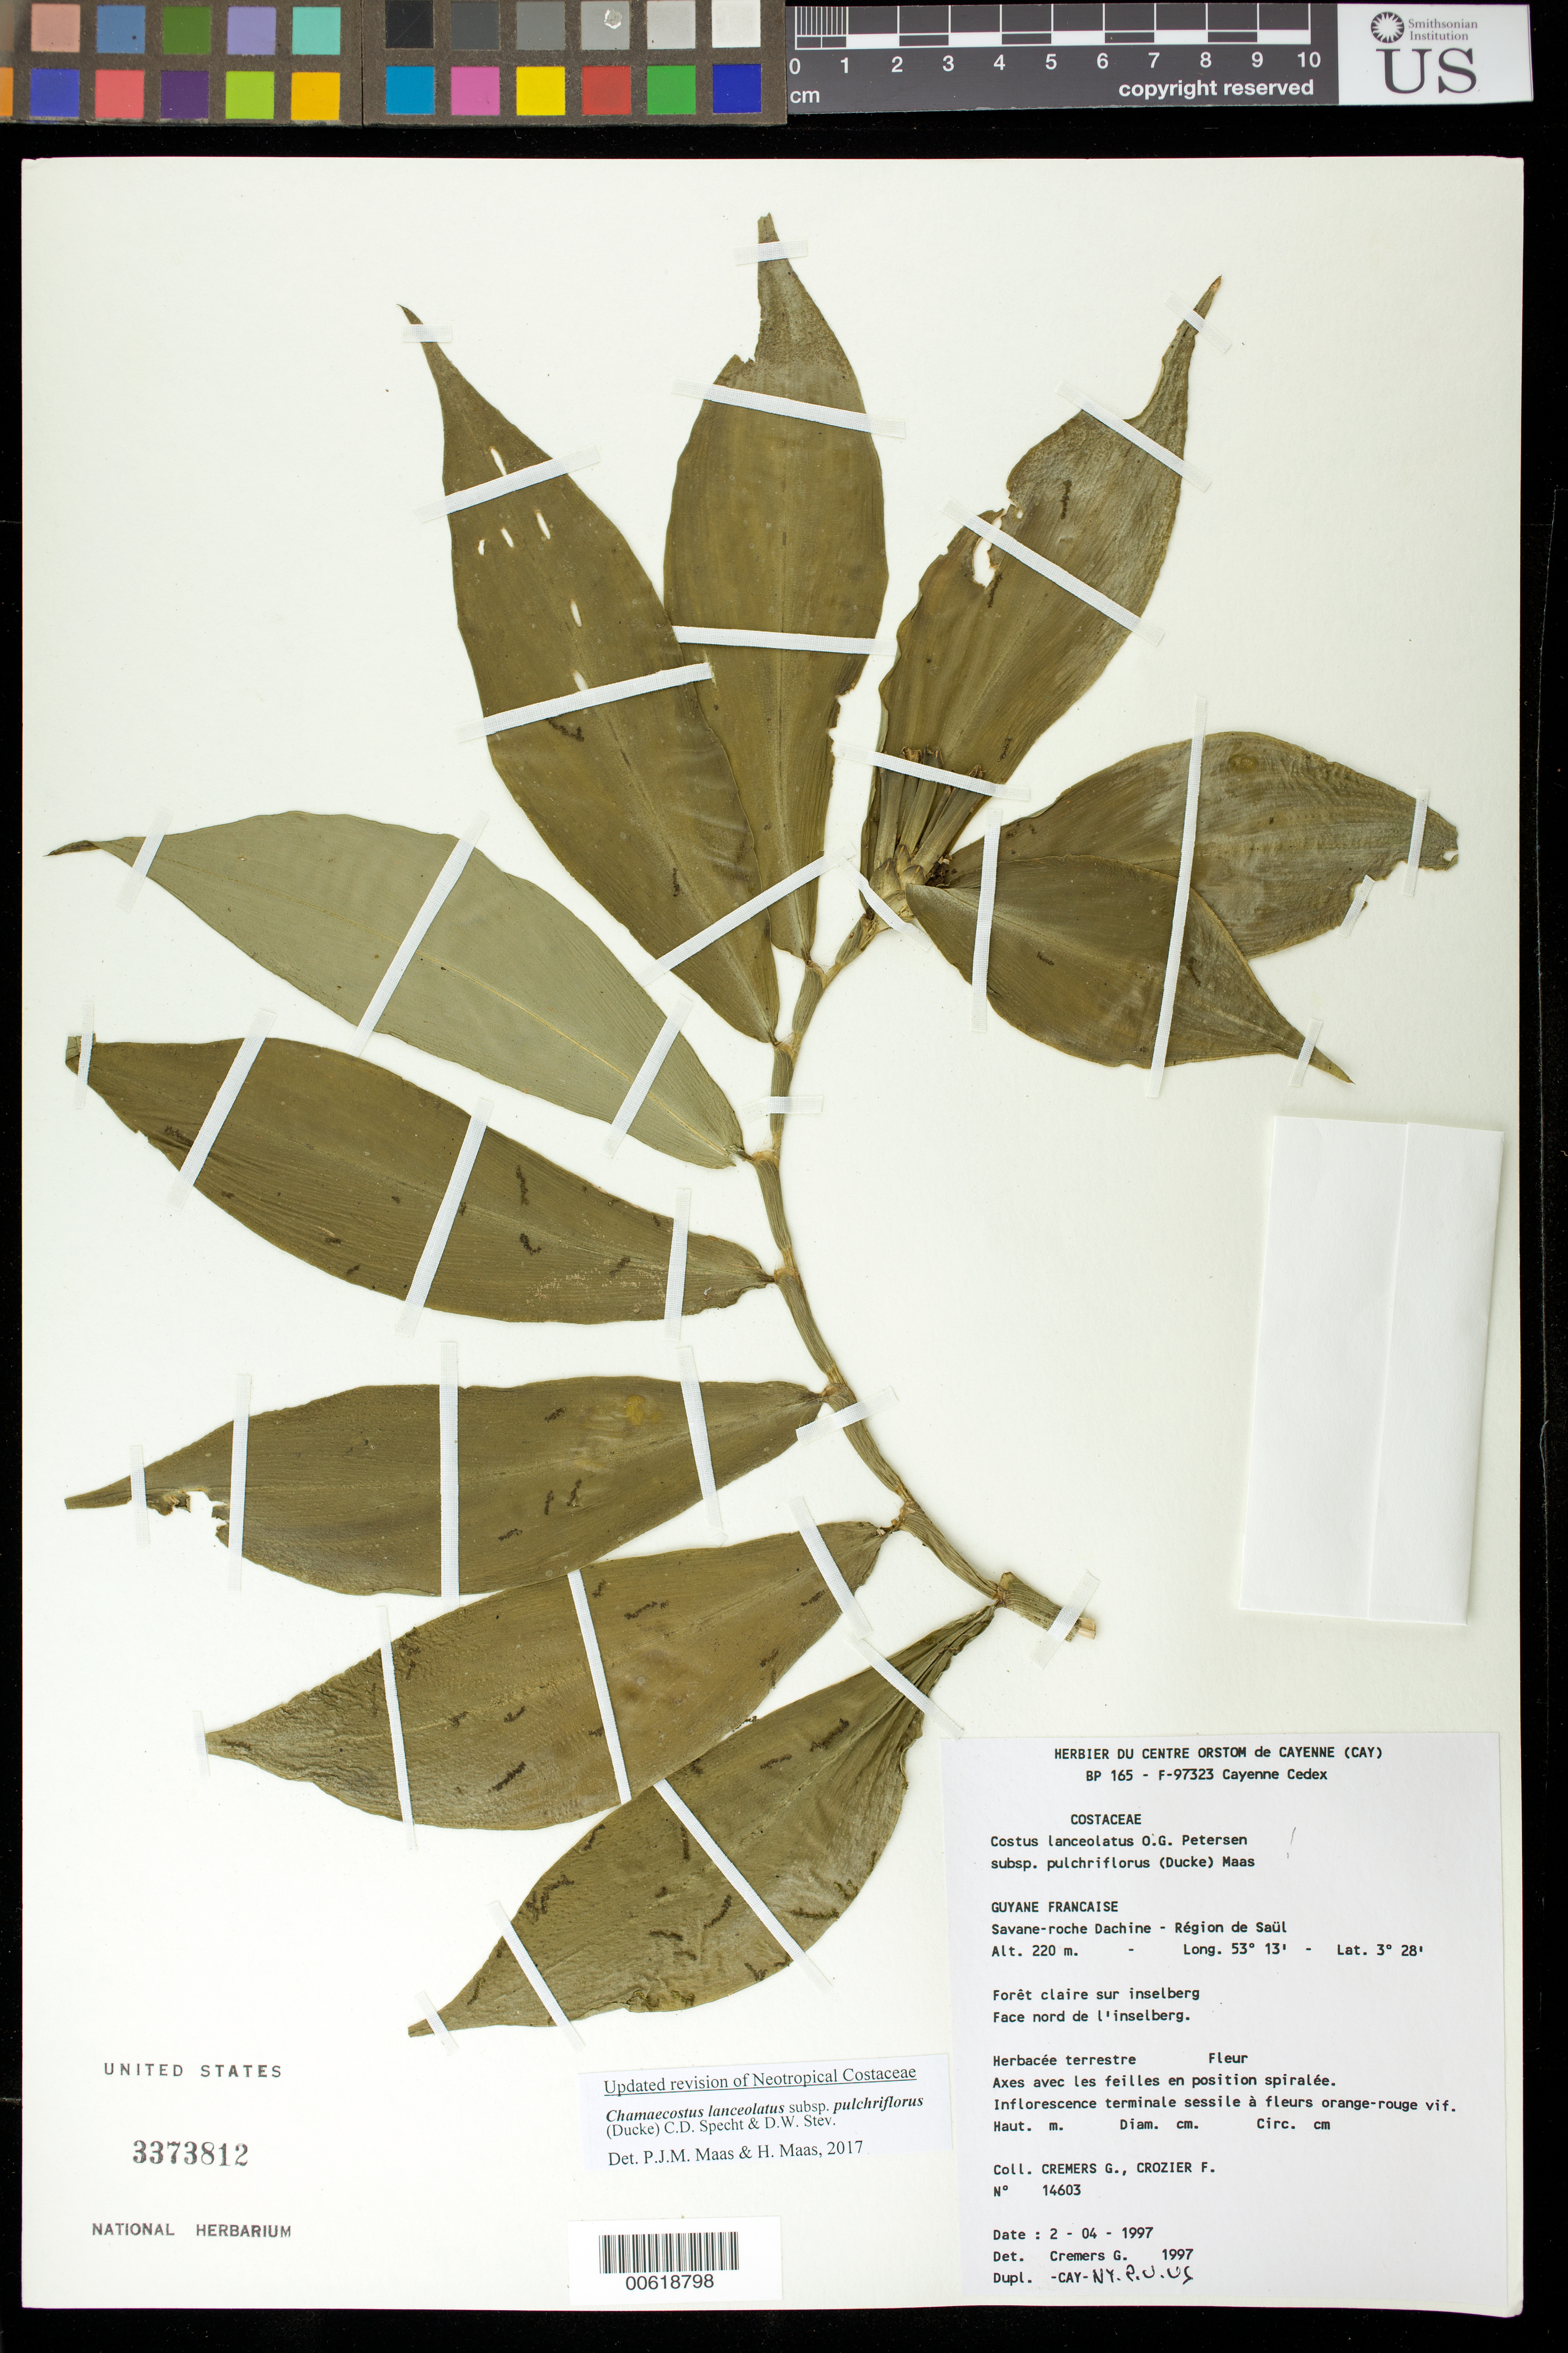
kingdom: Plantae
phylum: Tracheophyta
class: Liliopsida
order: Zingiberales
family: Costaceae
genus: Chamaecostus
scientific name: Chamaecostus lanceolatus subsp. pulchriflorus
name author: (Ducke) C.D. Specht & D.W. Stev.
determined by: Maas, Paul J.; Maas, H.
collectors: G. Cremers & F. Crozier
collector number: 14603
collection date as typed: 2-Apr-96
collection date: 1996-04-02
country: French Guiana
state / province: Saint-Laurent-du-Maroni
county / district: Saül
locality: Saül, savane-roche Dachine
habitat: Forêt claire su inselberg. Face nord de l 'inselberg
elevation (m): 220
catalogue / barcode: US 3373812